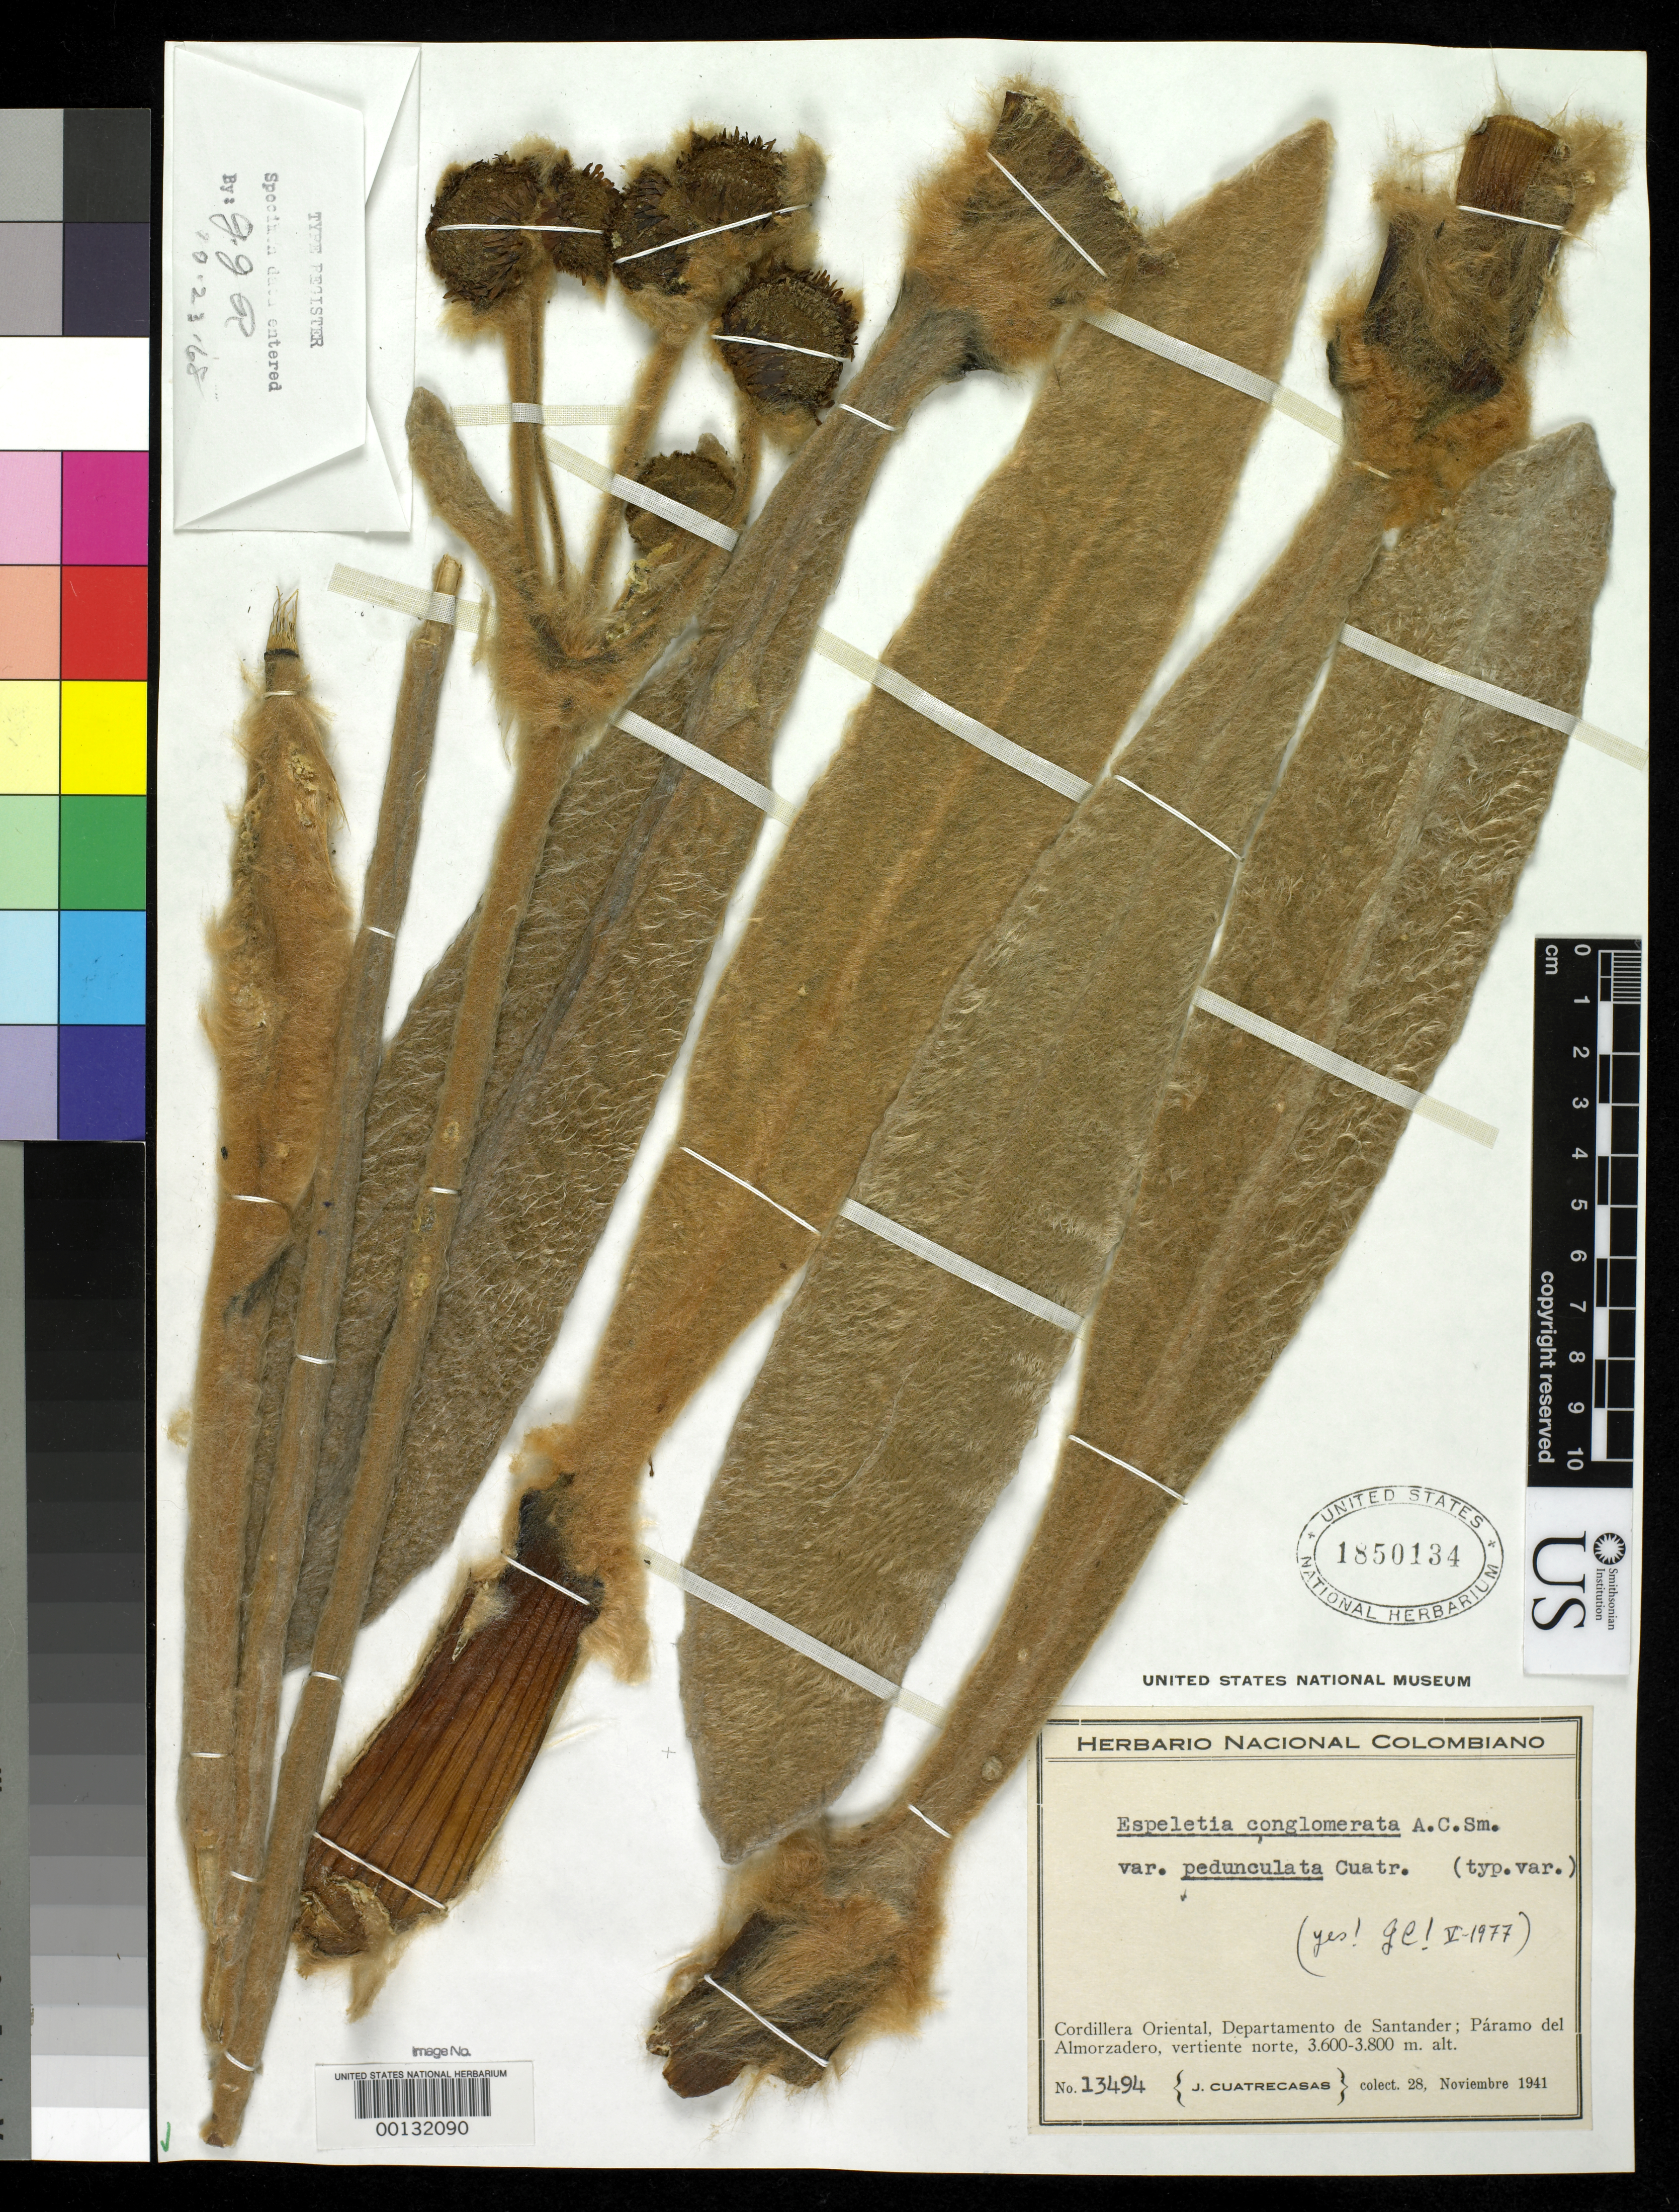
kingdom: Plantae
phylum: Tracheophyta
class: Magnoliopsida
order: Asterales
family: Asteraceae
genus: Espeletia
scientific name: Espeletia conglomerata var. pedunculata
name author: Cuatrec.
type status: Isotype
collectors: J. Cuatrecasas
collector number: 13494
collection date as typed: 28 Nov 1941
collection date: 1941-11-28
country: Colombia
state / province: Santander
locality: Cordillera Oriental, Páramo del Almorzadero, Vertiente Norte. [Cordillera Oriental, Páramo del Almorzadero, N slope]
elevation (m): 3600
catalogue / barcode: US 1850134